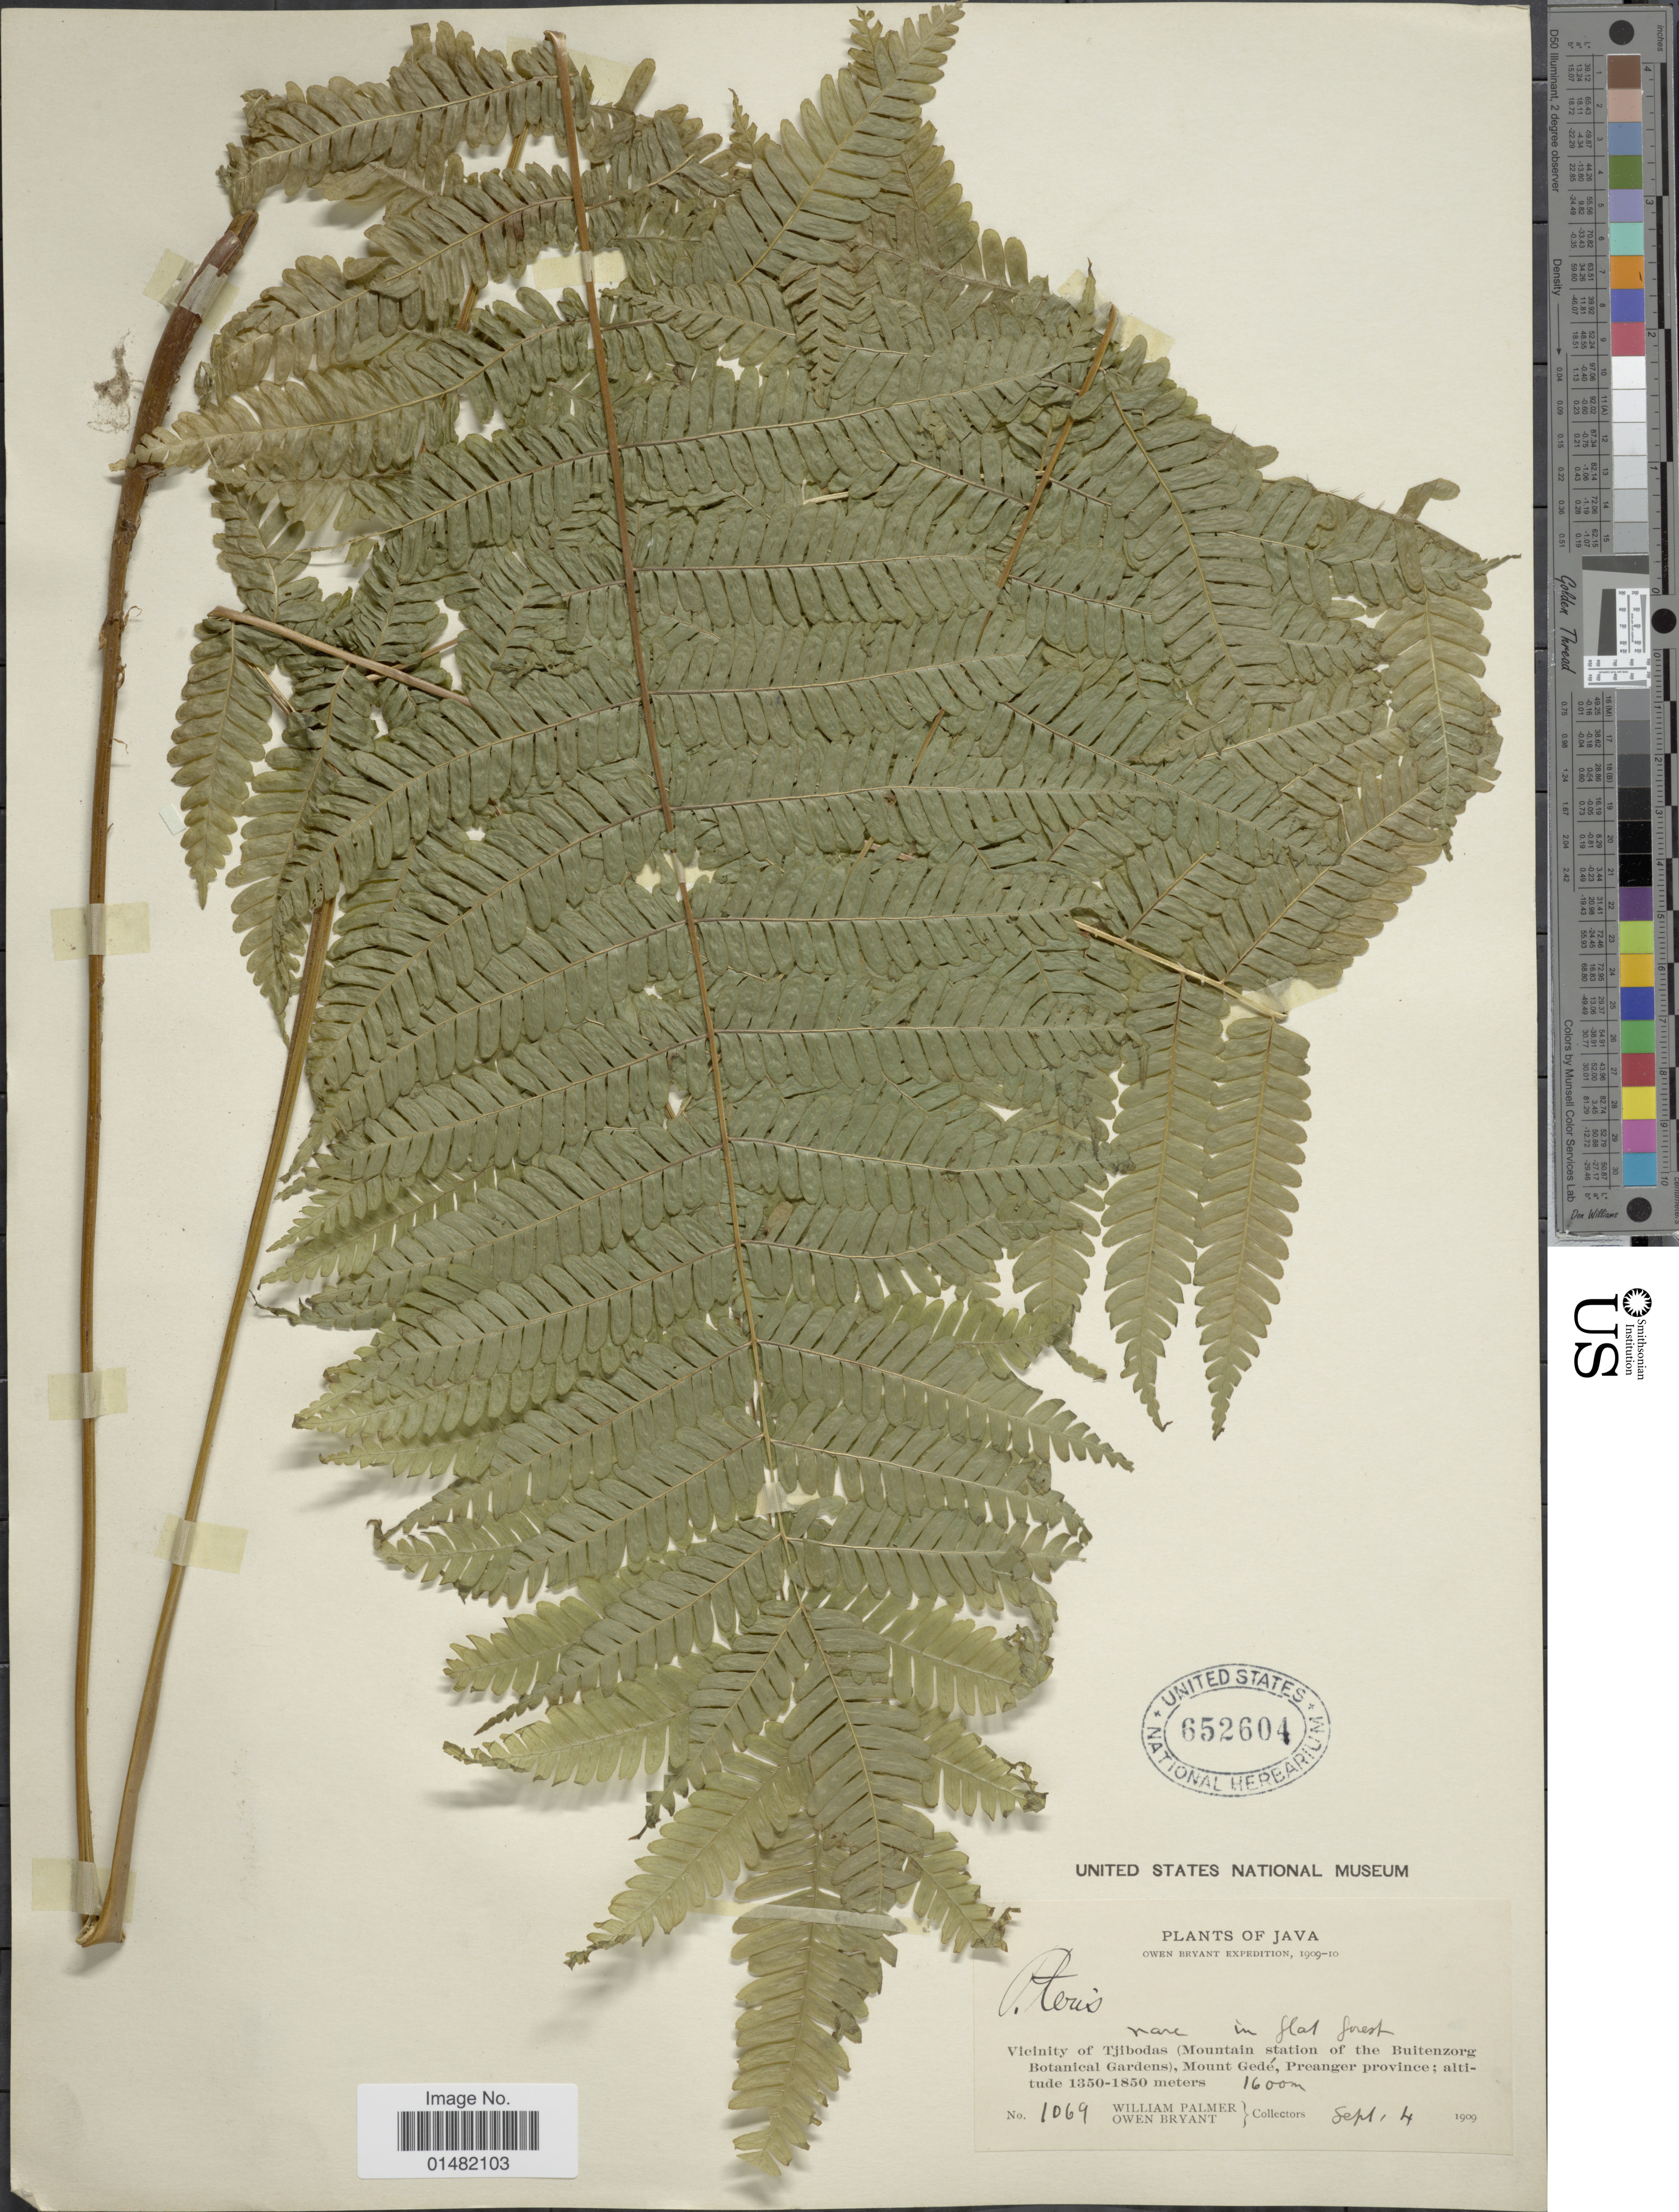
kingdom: Plantae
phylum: Tracheophyta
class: Polypodiopsida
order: Polypodiales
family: Pteridaceae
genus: Pteris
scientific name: Pteris sp.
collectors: W. Palmer & O. Bryant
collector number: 1069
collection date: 1909-09-04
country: Indonesia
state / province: Java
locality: Vicinity of Tjibodas (Mountain station of the Buitenzorg Botanical Gardens), Mount Gedé, Preanger province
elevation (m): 1600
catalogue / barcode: US 652604